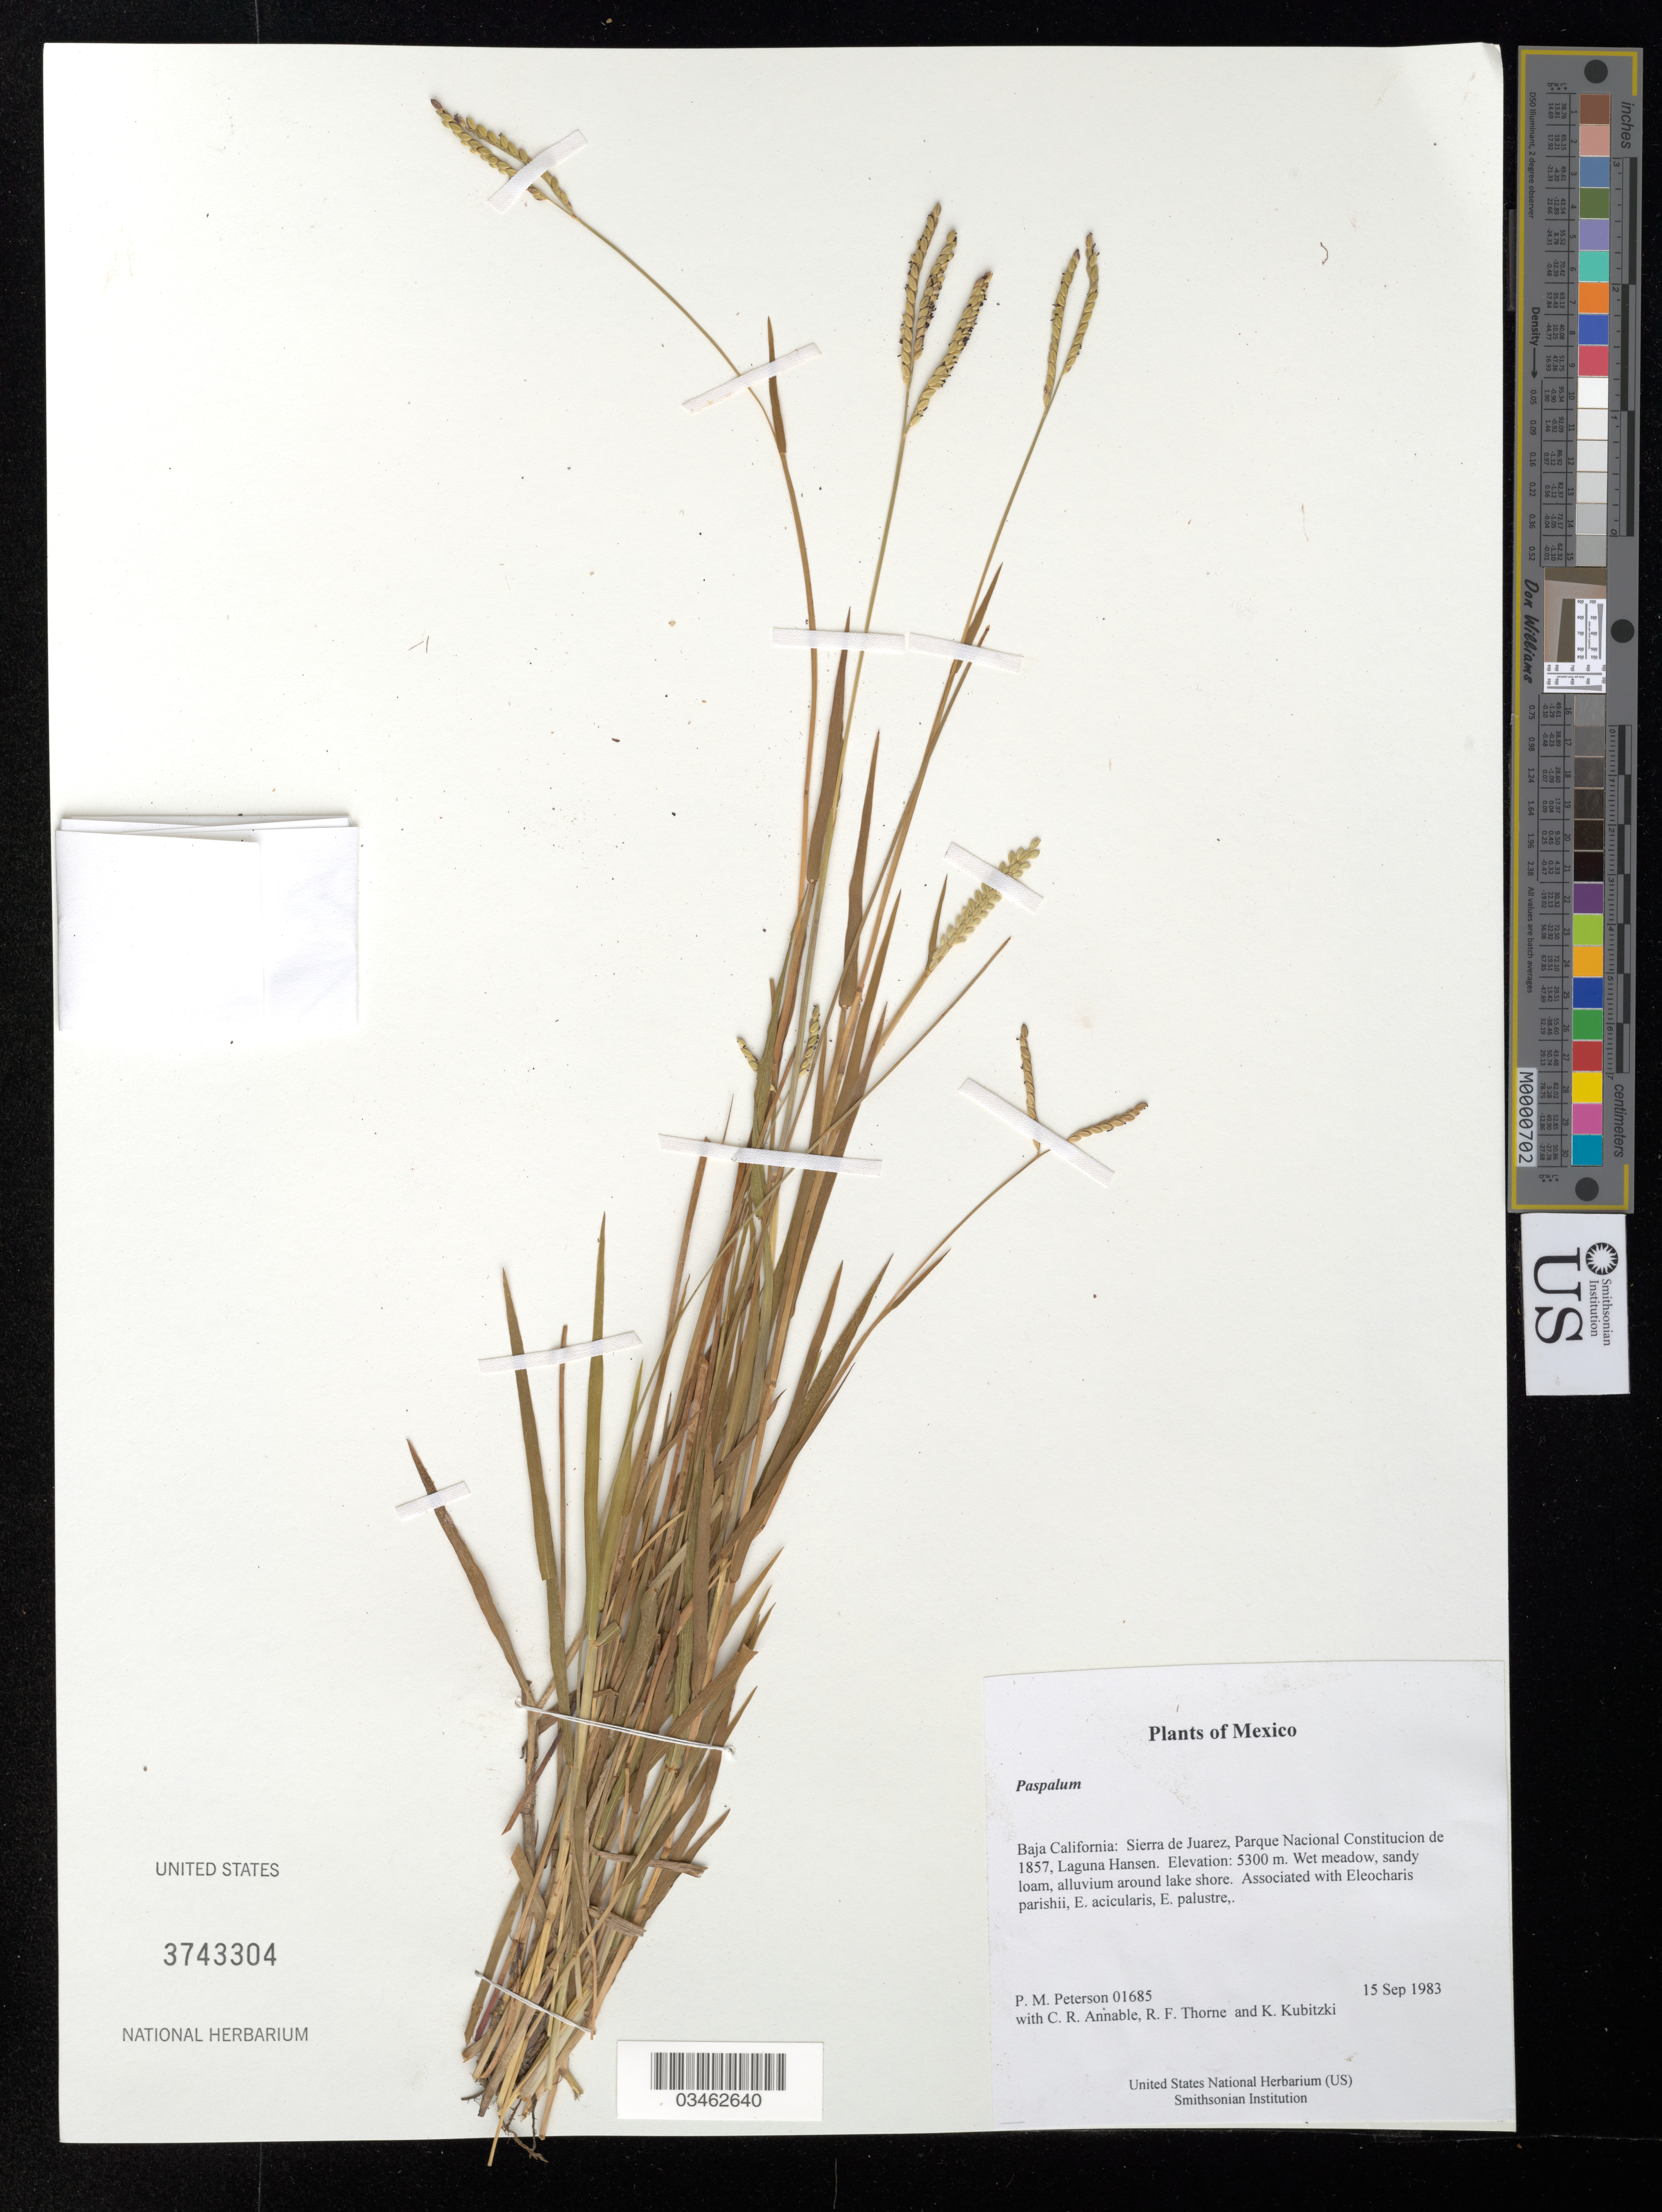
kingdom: Plantae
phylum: Tracheophyta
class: Liliopsida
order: Poales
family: Poaceae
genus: Paspalum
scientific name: Paspalum sp.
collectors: P. M. Peterson, C. R. Annable, R. F. Thorne & K. Kubitzki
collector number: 01685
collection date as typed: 15 Sep 1983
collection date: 1983-09-15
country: Mexico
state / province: Baja California Norte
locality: Sierra de Juarez, Parque Nacional Constitucion de 1857, Laguna Hansen.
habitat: Wet meadow, sandy loam, alluvium around lake shore. Associated with Eleocharis parishii, E. acicularis, E. palustre,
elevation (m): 5300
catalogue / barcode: US 3743304